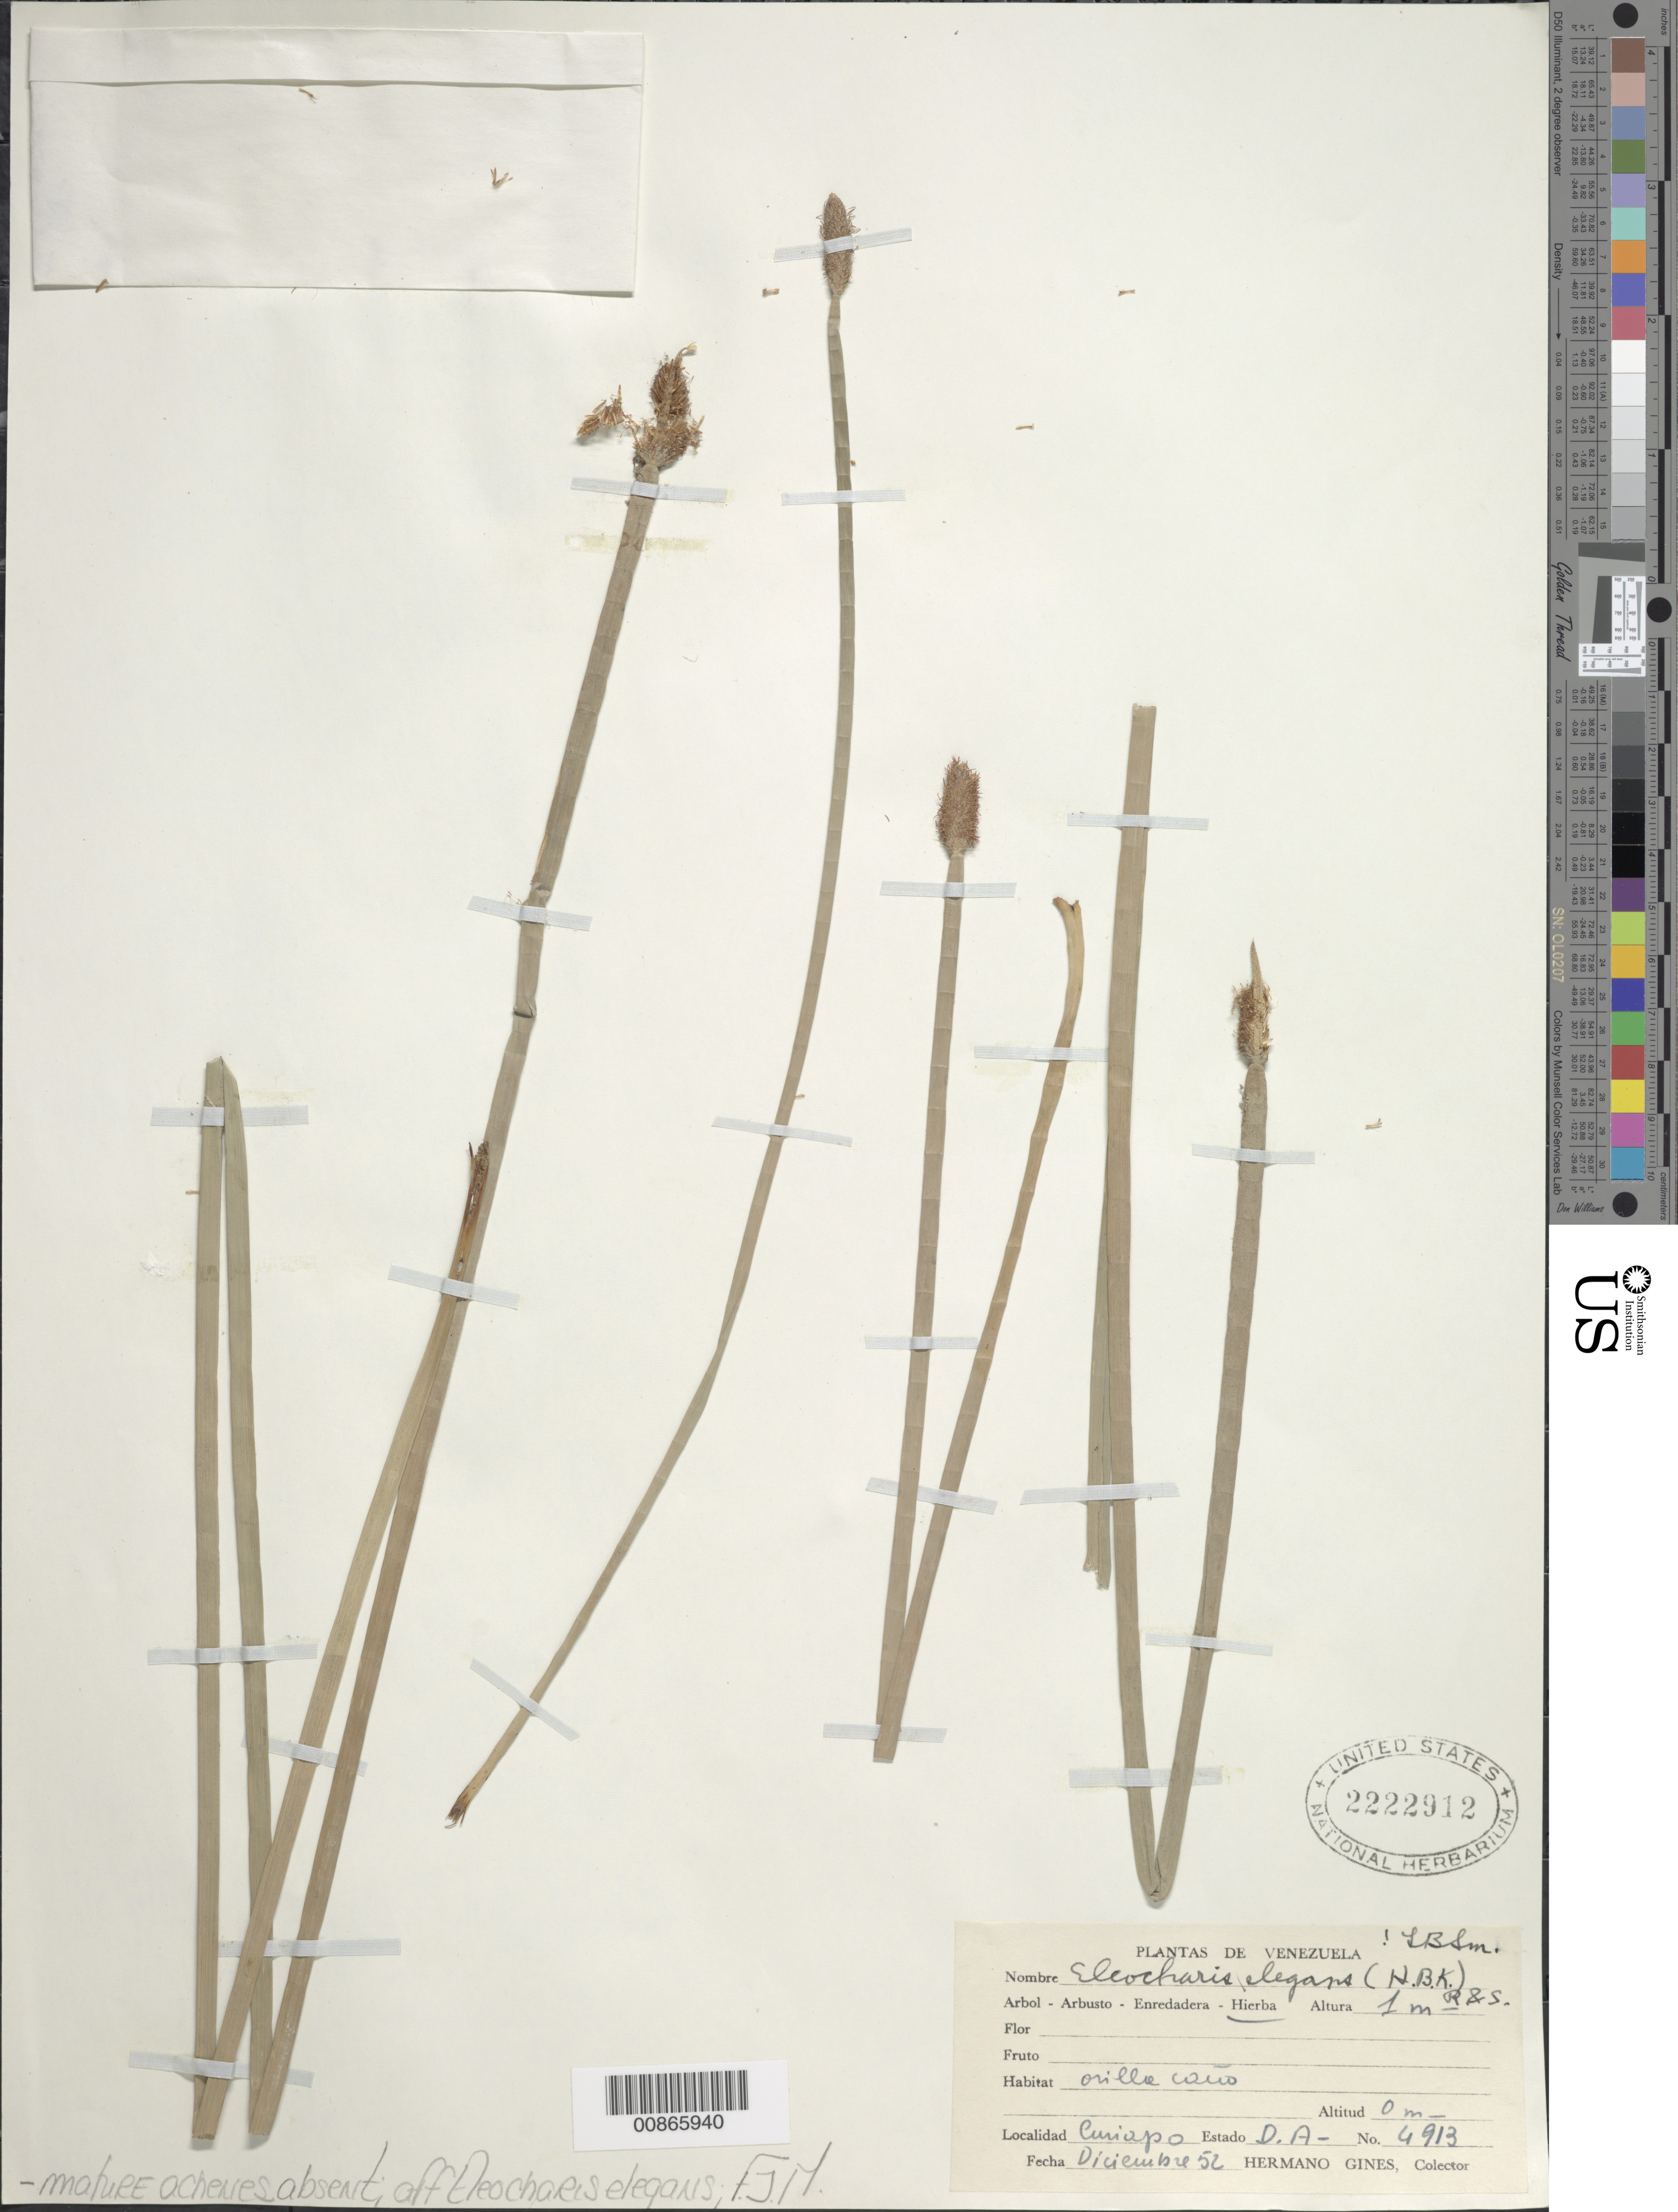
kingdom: Plantae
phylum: Tracheophyta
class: Liliopsida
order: Poales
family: Cyperaceae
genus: Eleocharis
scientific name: Eleocharis elegans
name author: (Kunth) Roem. & Schult.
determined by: Menapace, F. J.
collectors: H. Gines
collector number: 4913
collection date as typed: Dec-52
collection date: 1952-12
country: Venezuela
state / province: Delta Amacuro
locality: Curiapo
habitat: Orilla caño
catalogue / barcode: US 2222912